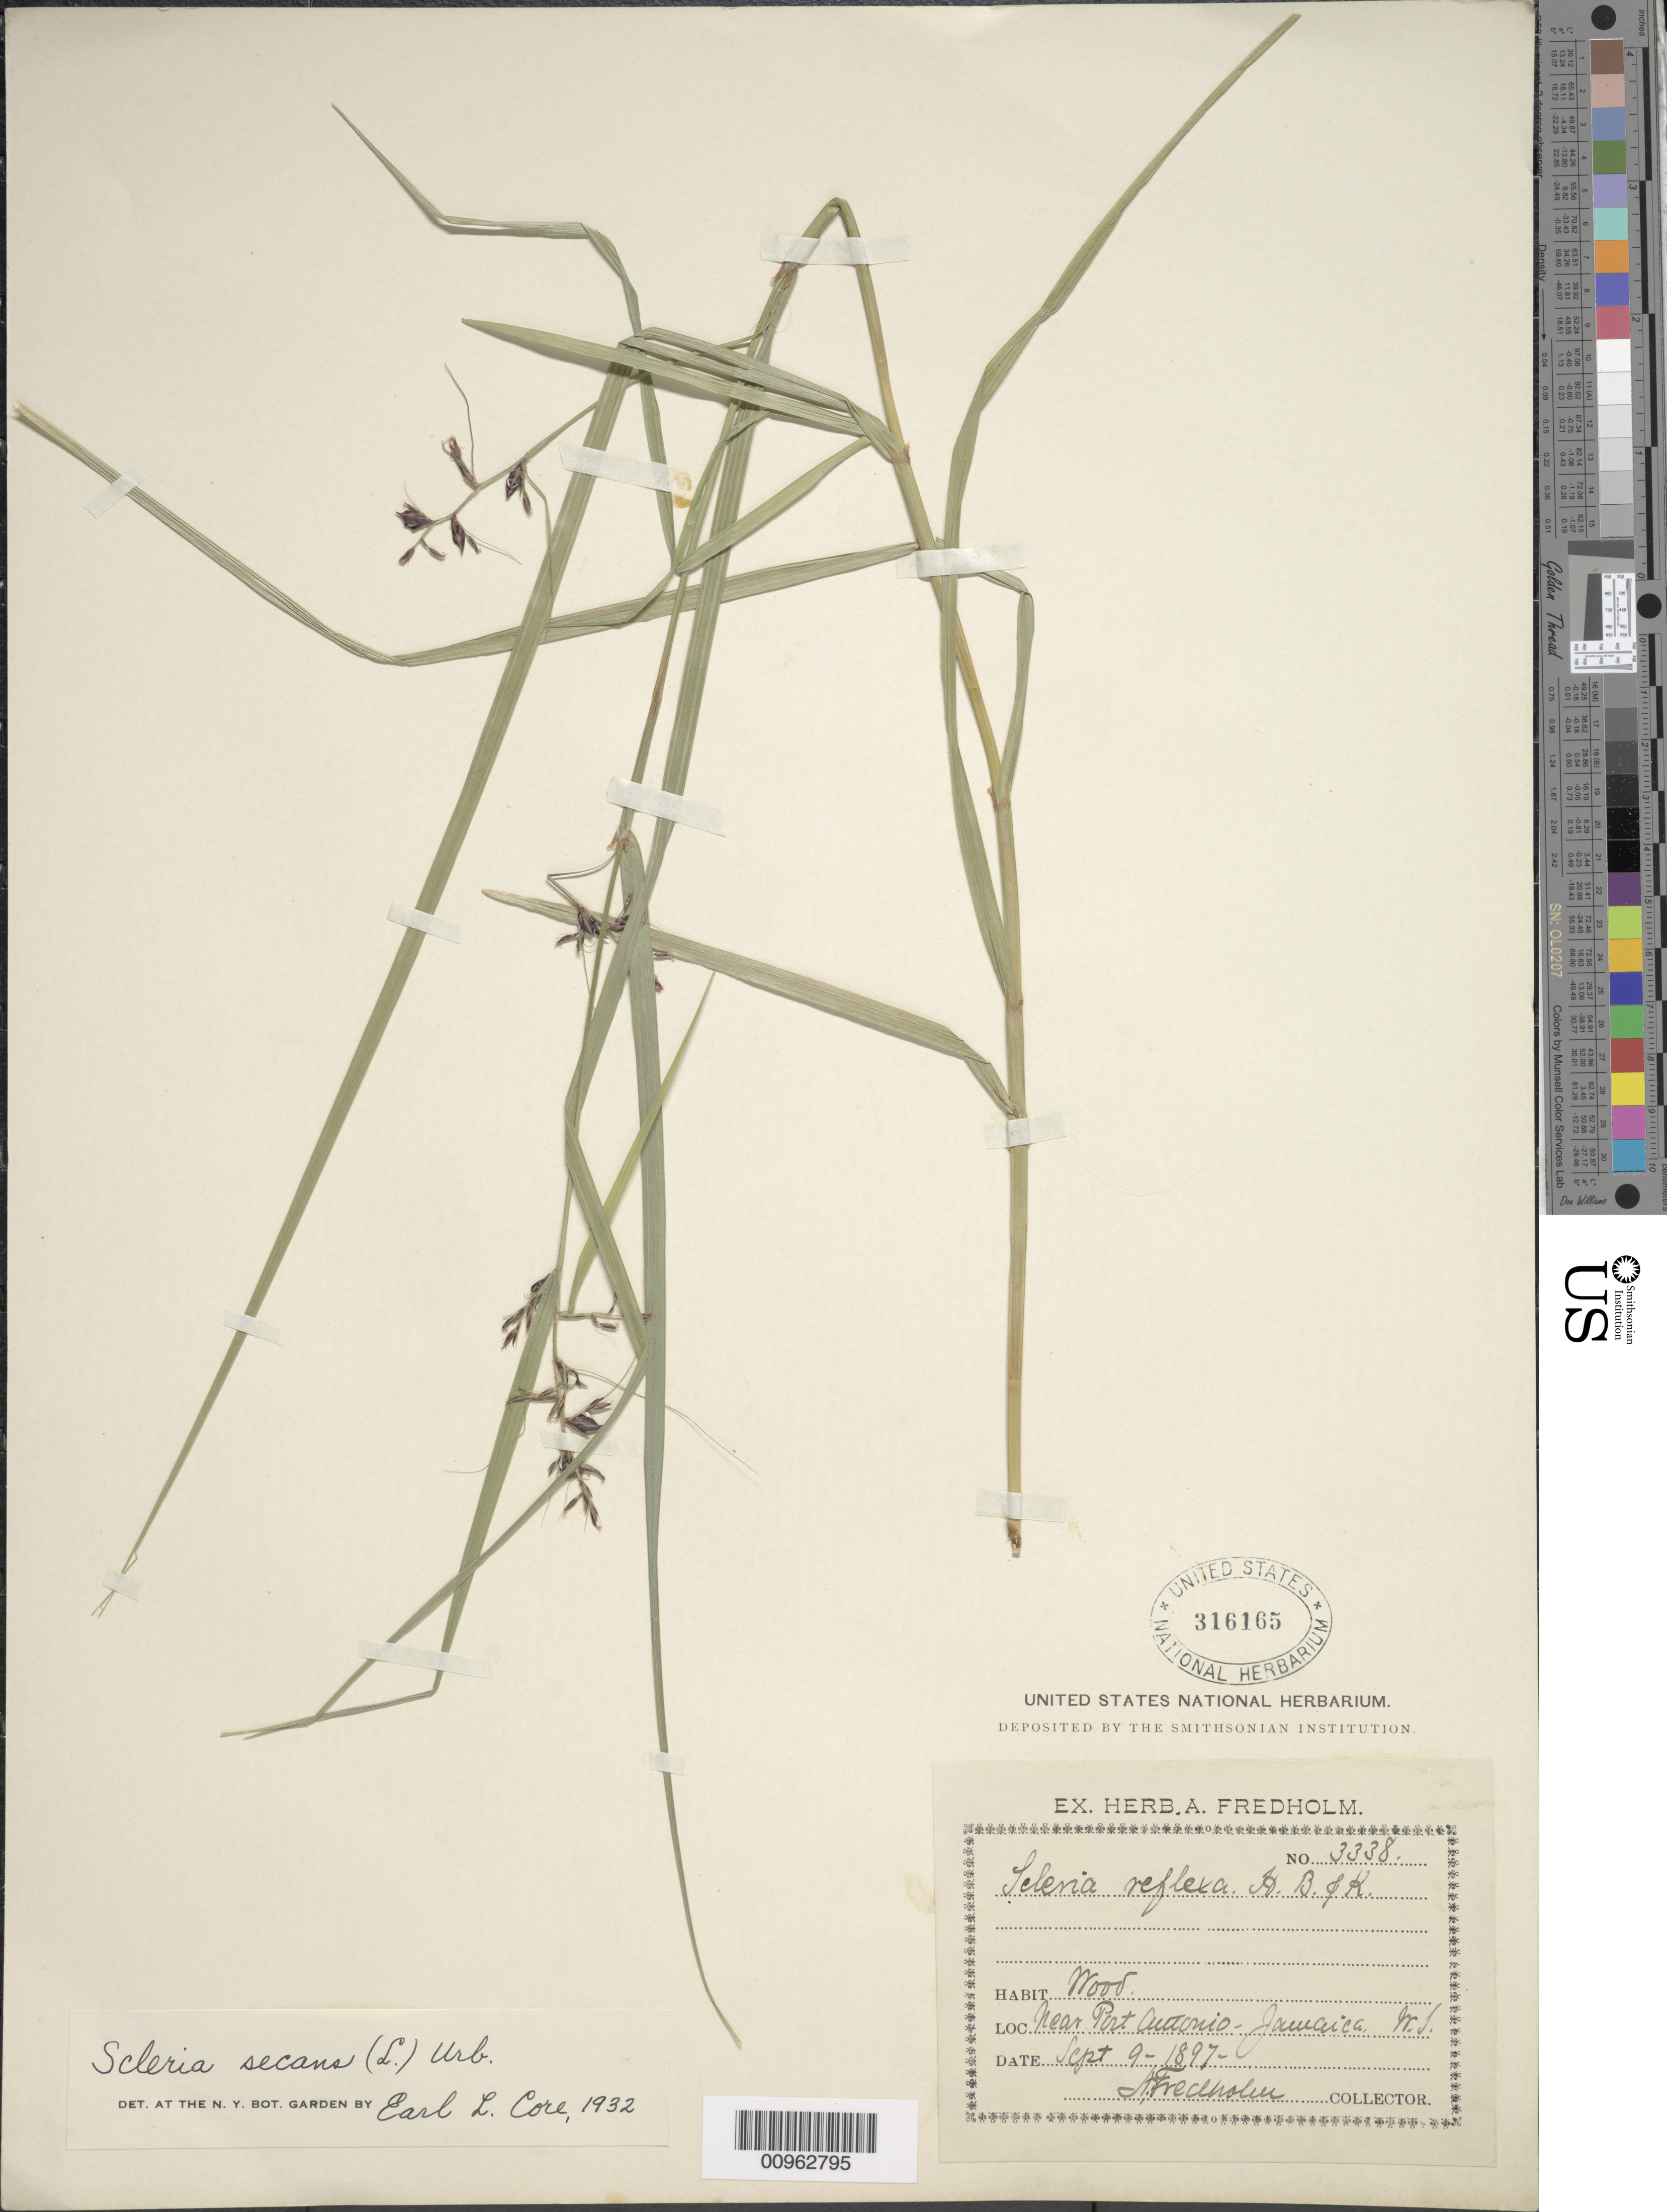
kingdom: Plantae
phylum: Tracheophyta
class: Liliopsida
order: Poales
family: Cyperaceae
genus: Scleria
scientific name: Scleria secans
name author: (L.) Urb.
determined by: Core, E. L.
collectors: A. Fredholm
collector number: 3338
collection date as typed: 09 Sep 1897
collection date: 1897-09-09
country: Jamaica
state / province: Portland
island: Jamaica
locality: Near Port Antonio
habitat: Wood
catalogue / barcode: US 316165